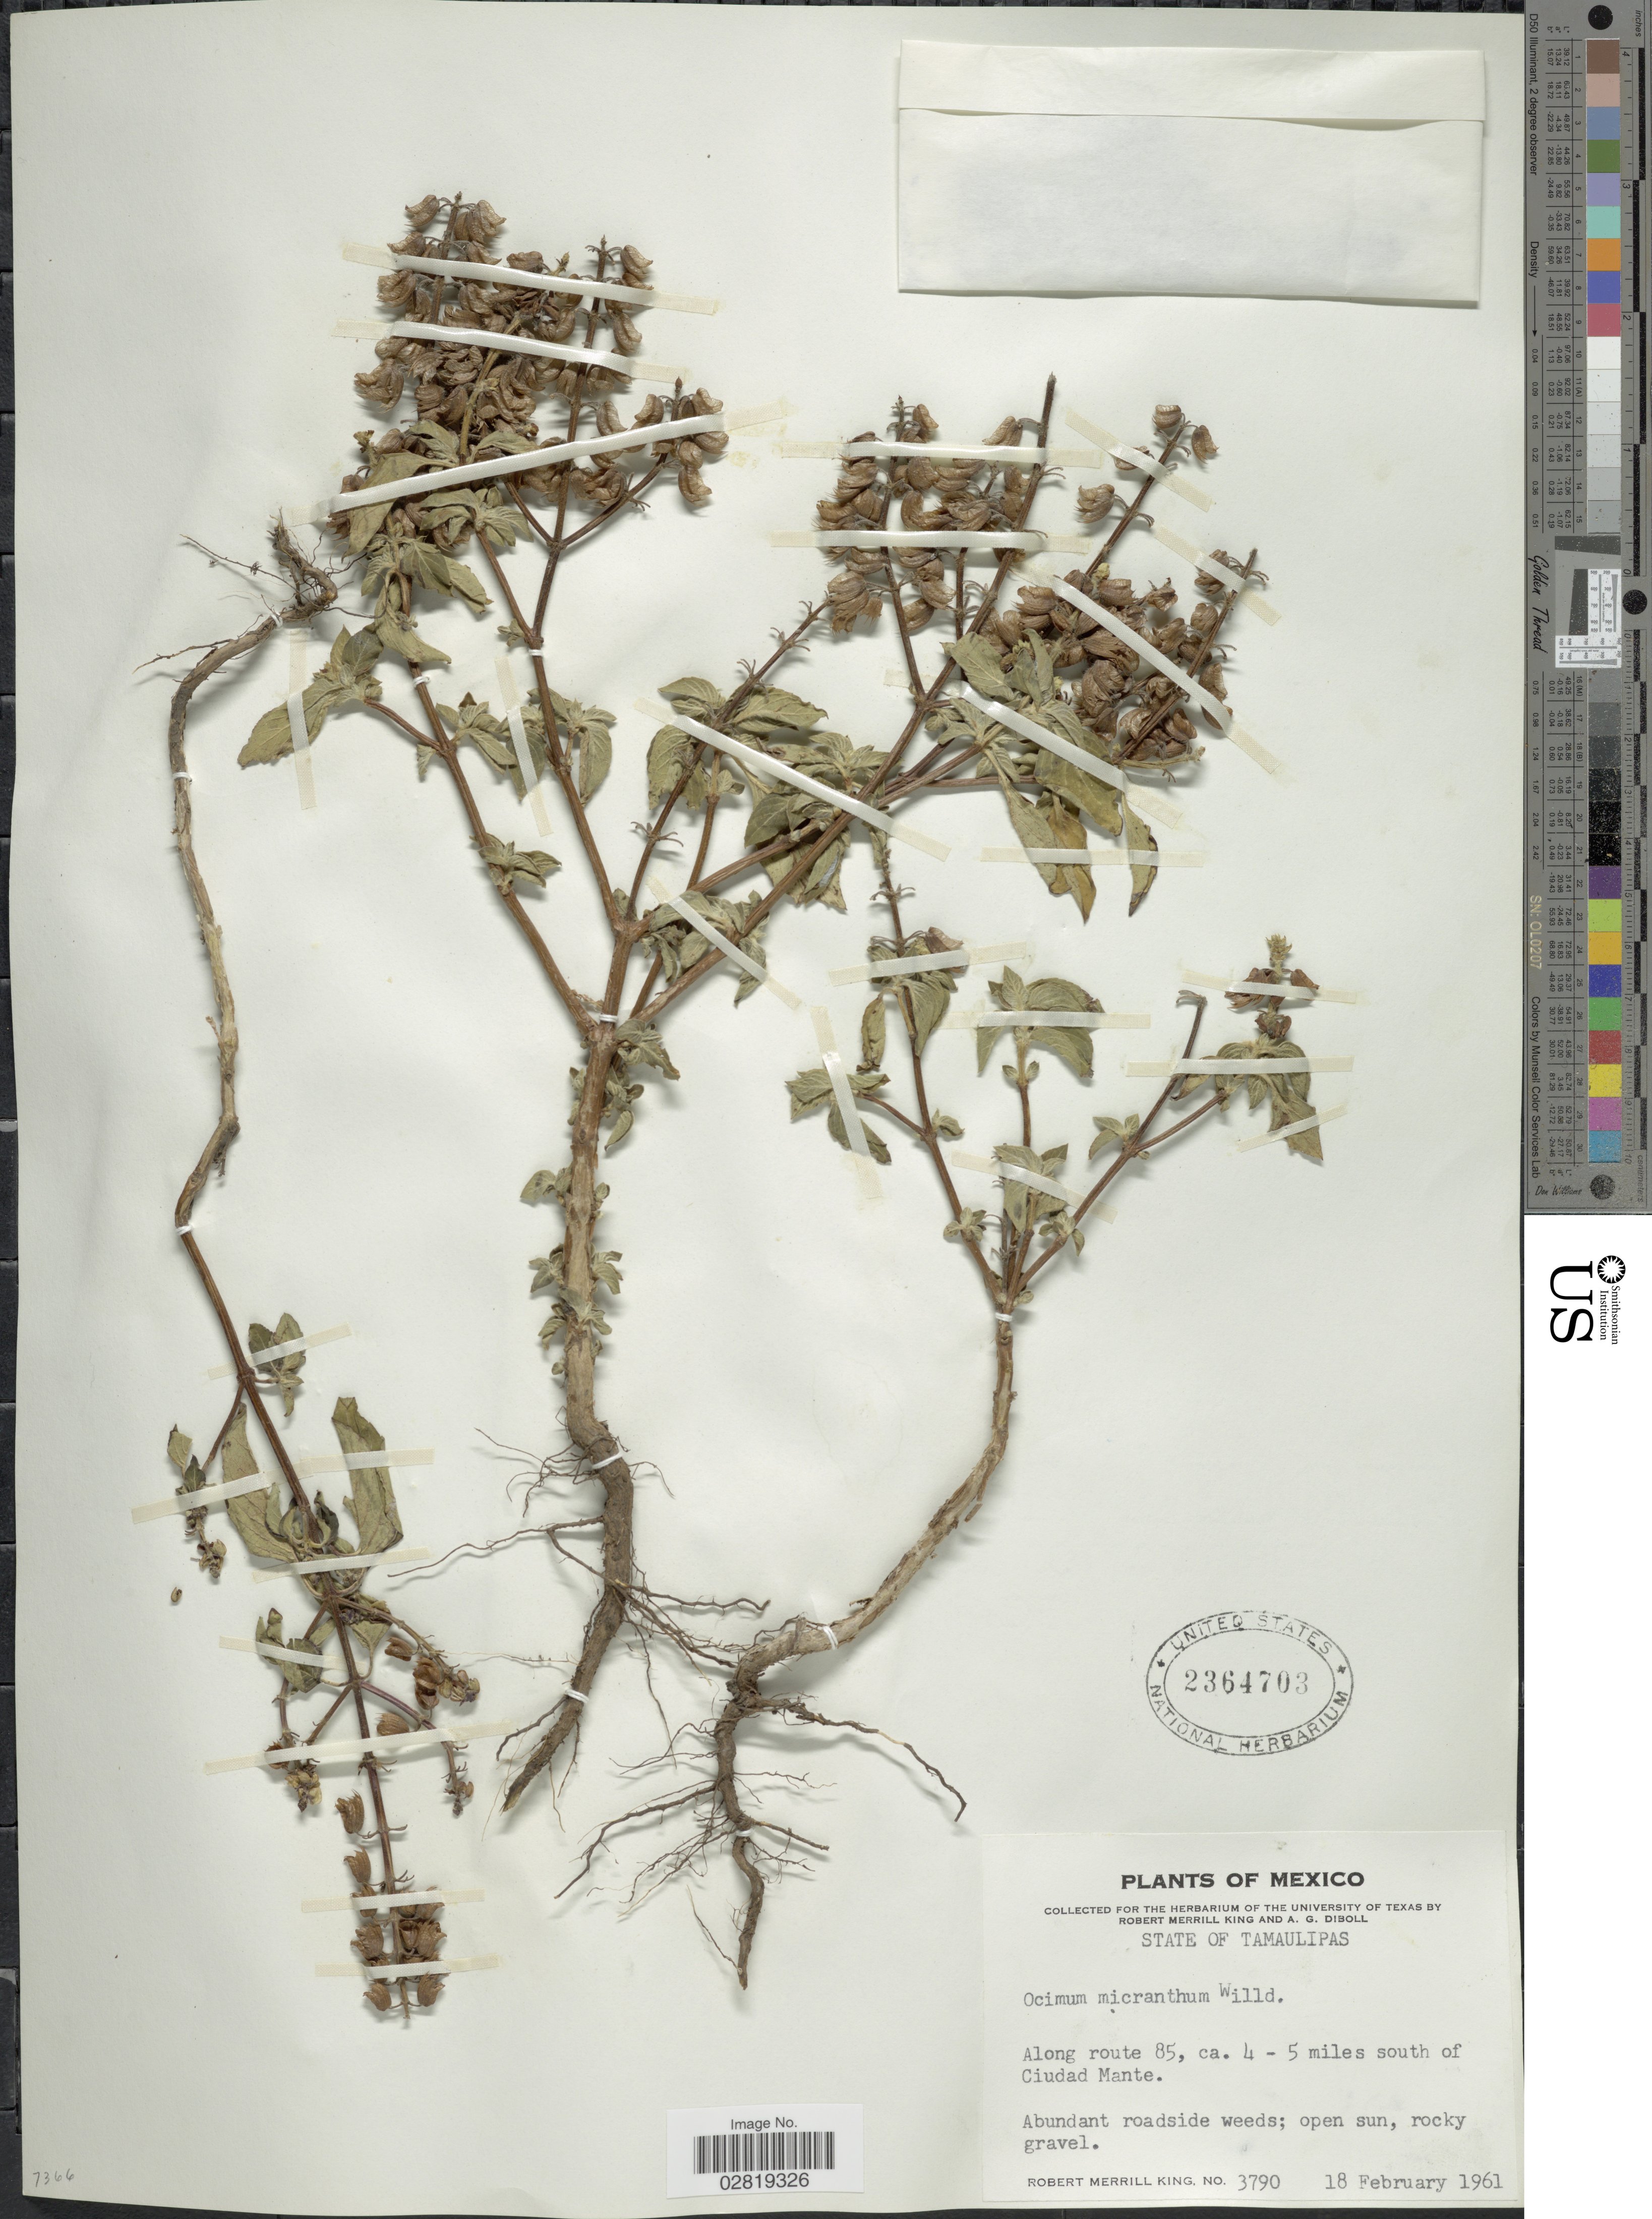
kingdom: Plantae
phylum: Tracheophyta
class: Magnoliopsida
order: Lamiales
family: Lamiaceae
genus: Ocimum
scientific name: Ocimum campechianum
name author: Mill.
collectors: R. M. King & A. Diboll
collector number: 3790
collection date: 1961-02-18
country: Mexico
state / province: Tamaulipas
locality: Along route 85, ca. 4-5 miles south Ciudad Mante.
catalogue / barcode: US 2364703